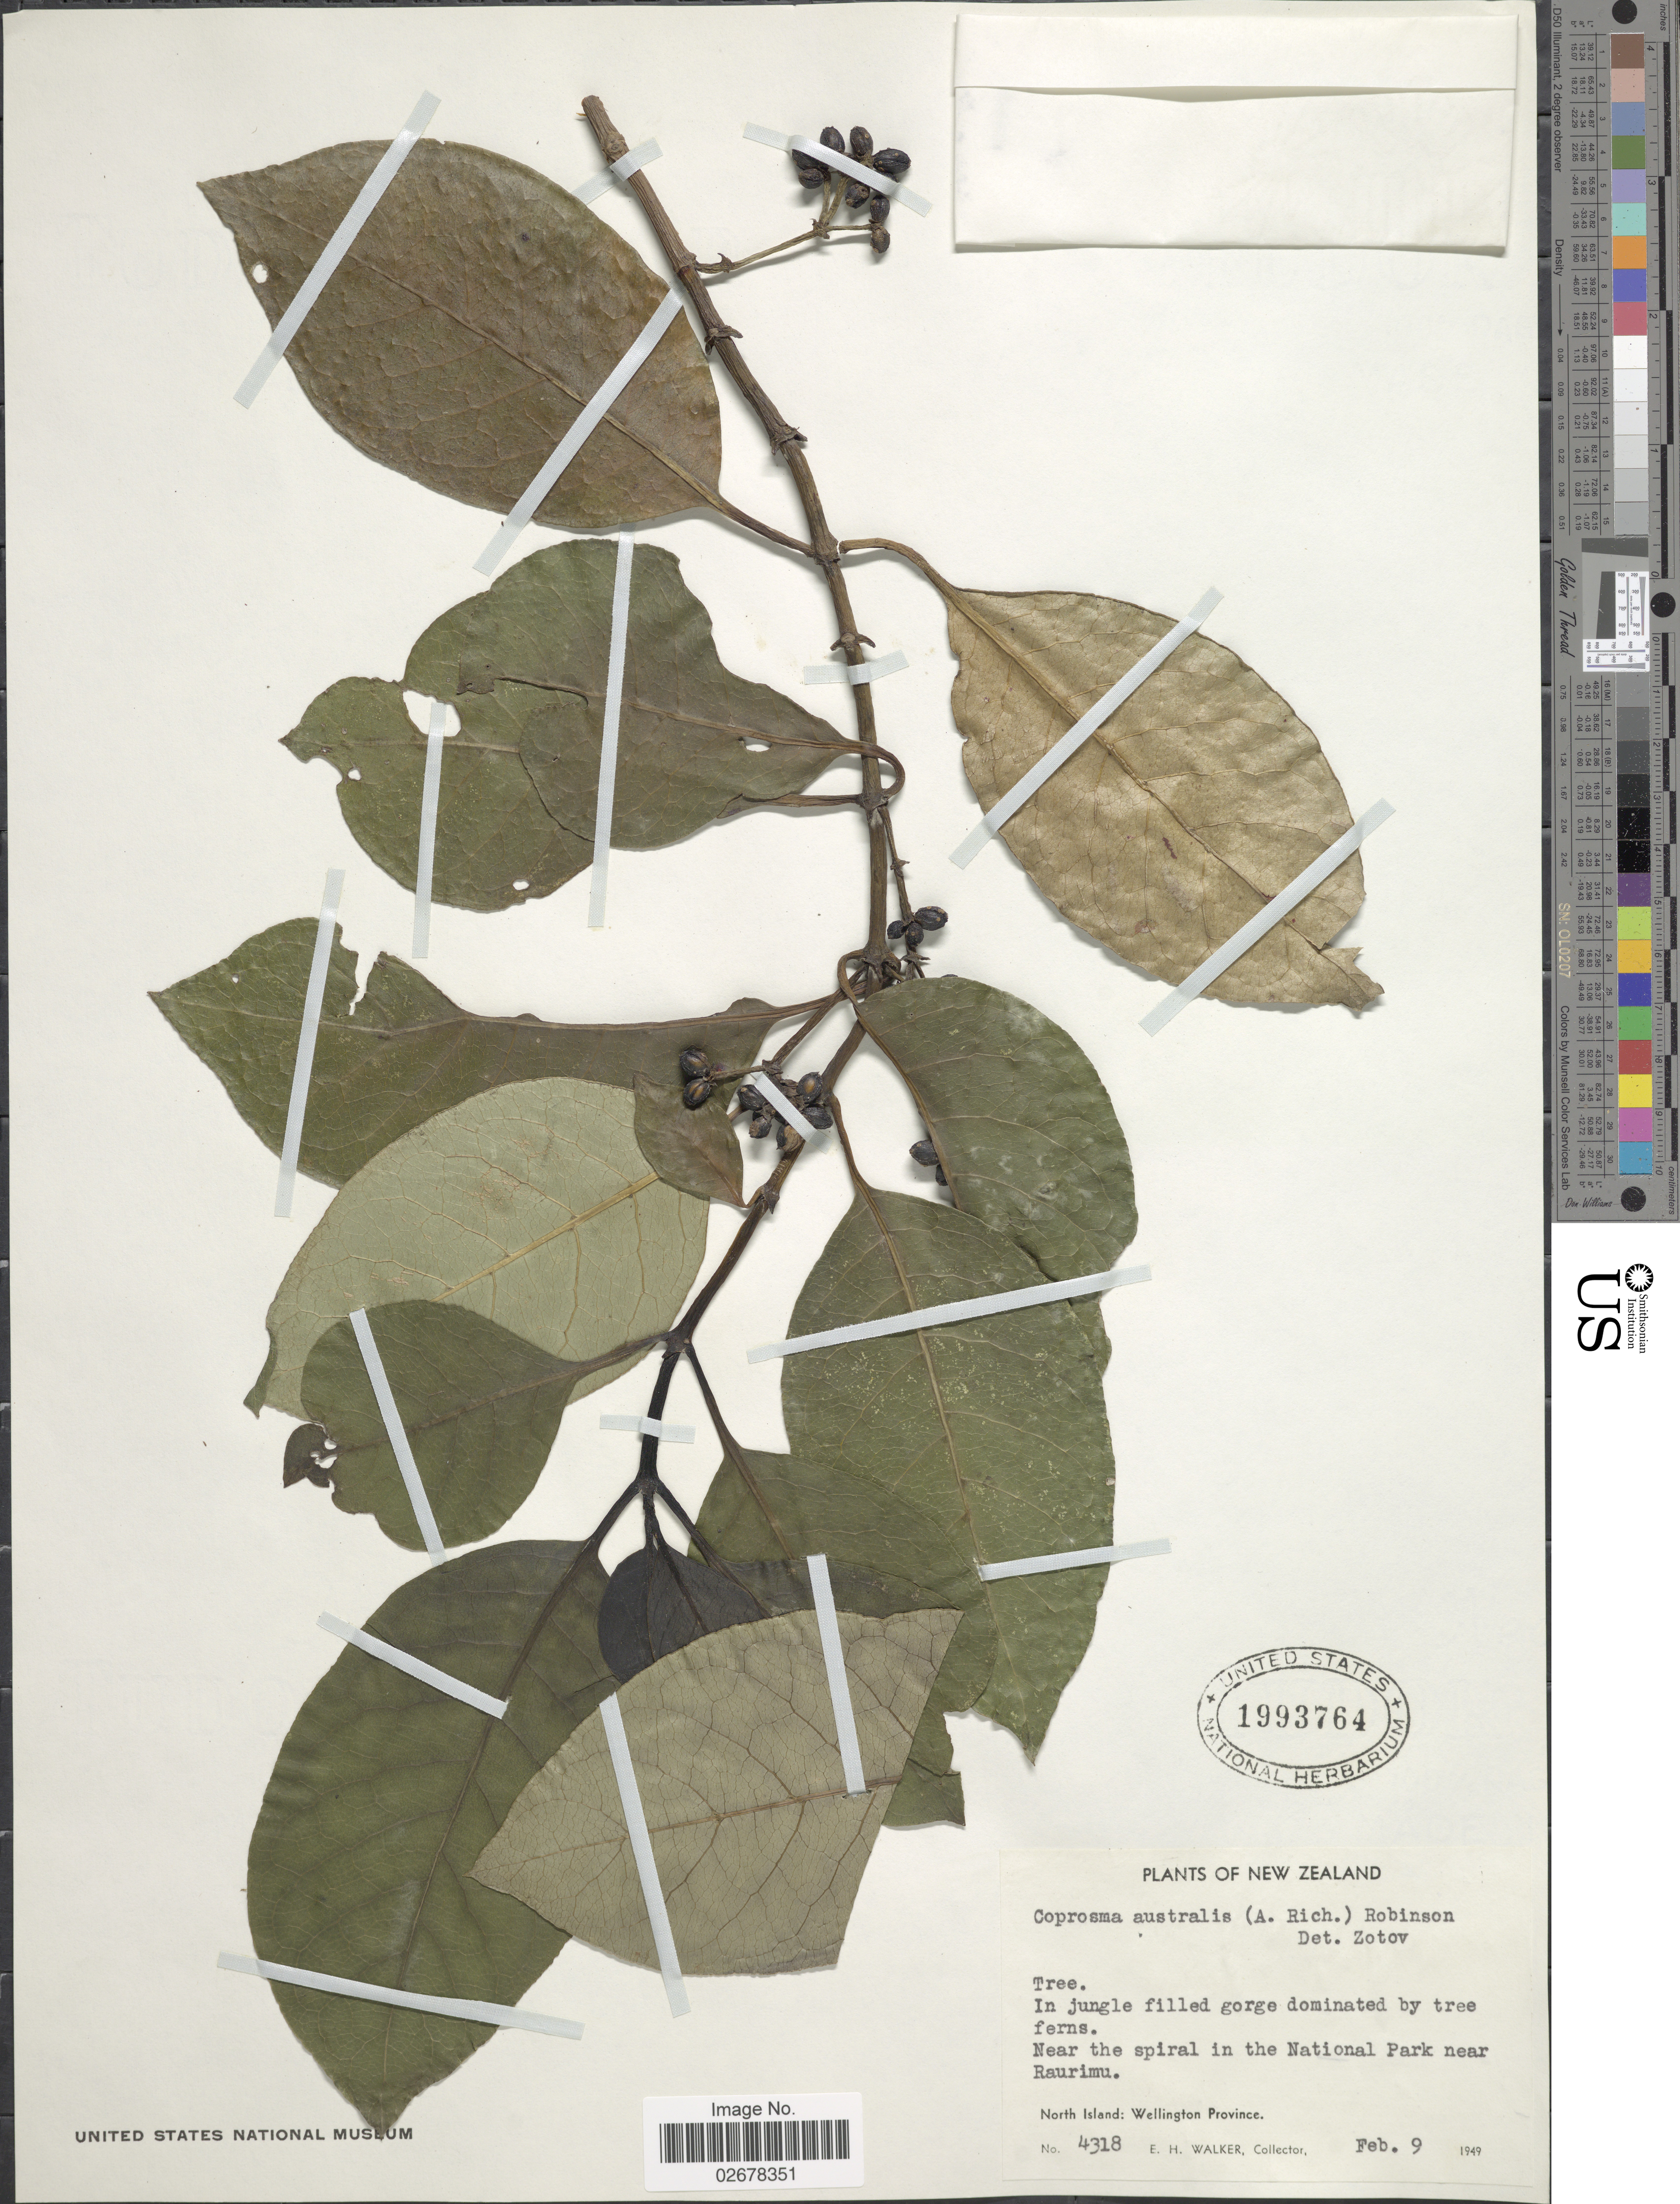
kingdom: Plantae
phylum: Tracheophyta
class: Magnoliopsida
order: Gentianales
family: Rubiaceae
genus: Coprosma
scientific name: Coprosma australis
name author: (A. Rich.) B.L. Rob.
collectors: E. H. Walker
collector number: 4318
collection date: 1949-02-09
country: New Zealand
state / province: Wellington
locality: Near the spiral in the National Park near Raurimu, North Island.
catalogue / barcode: US 1993764